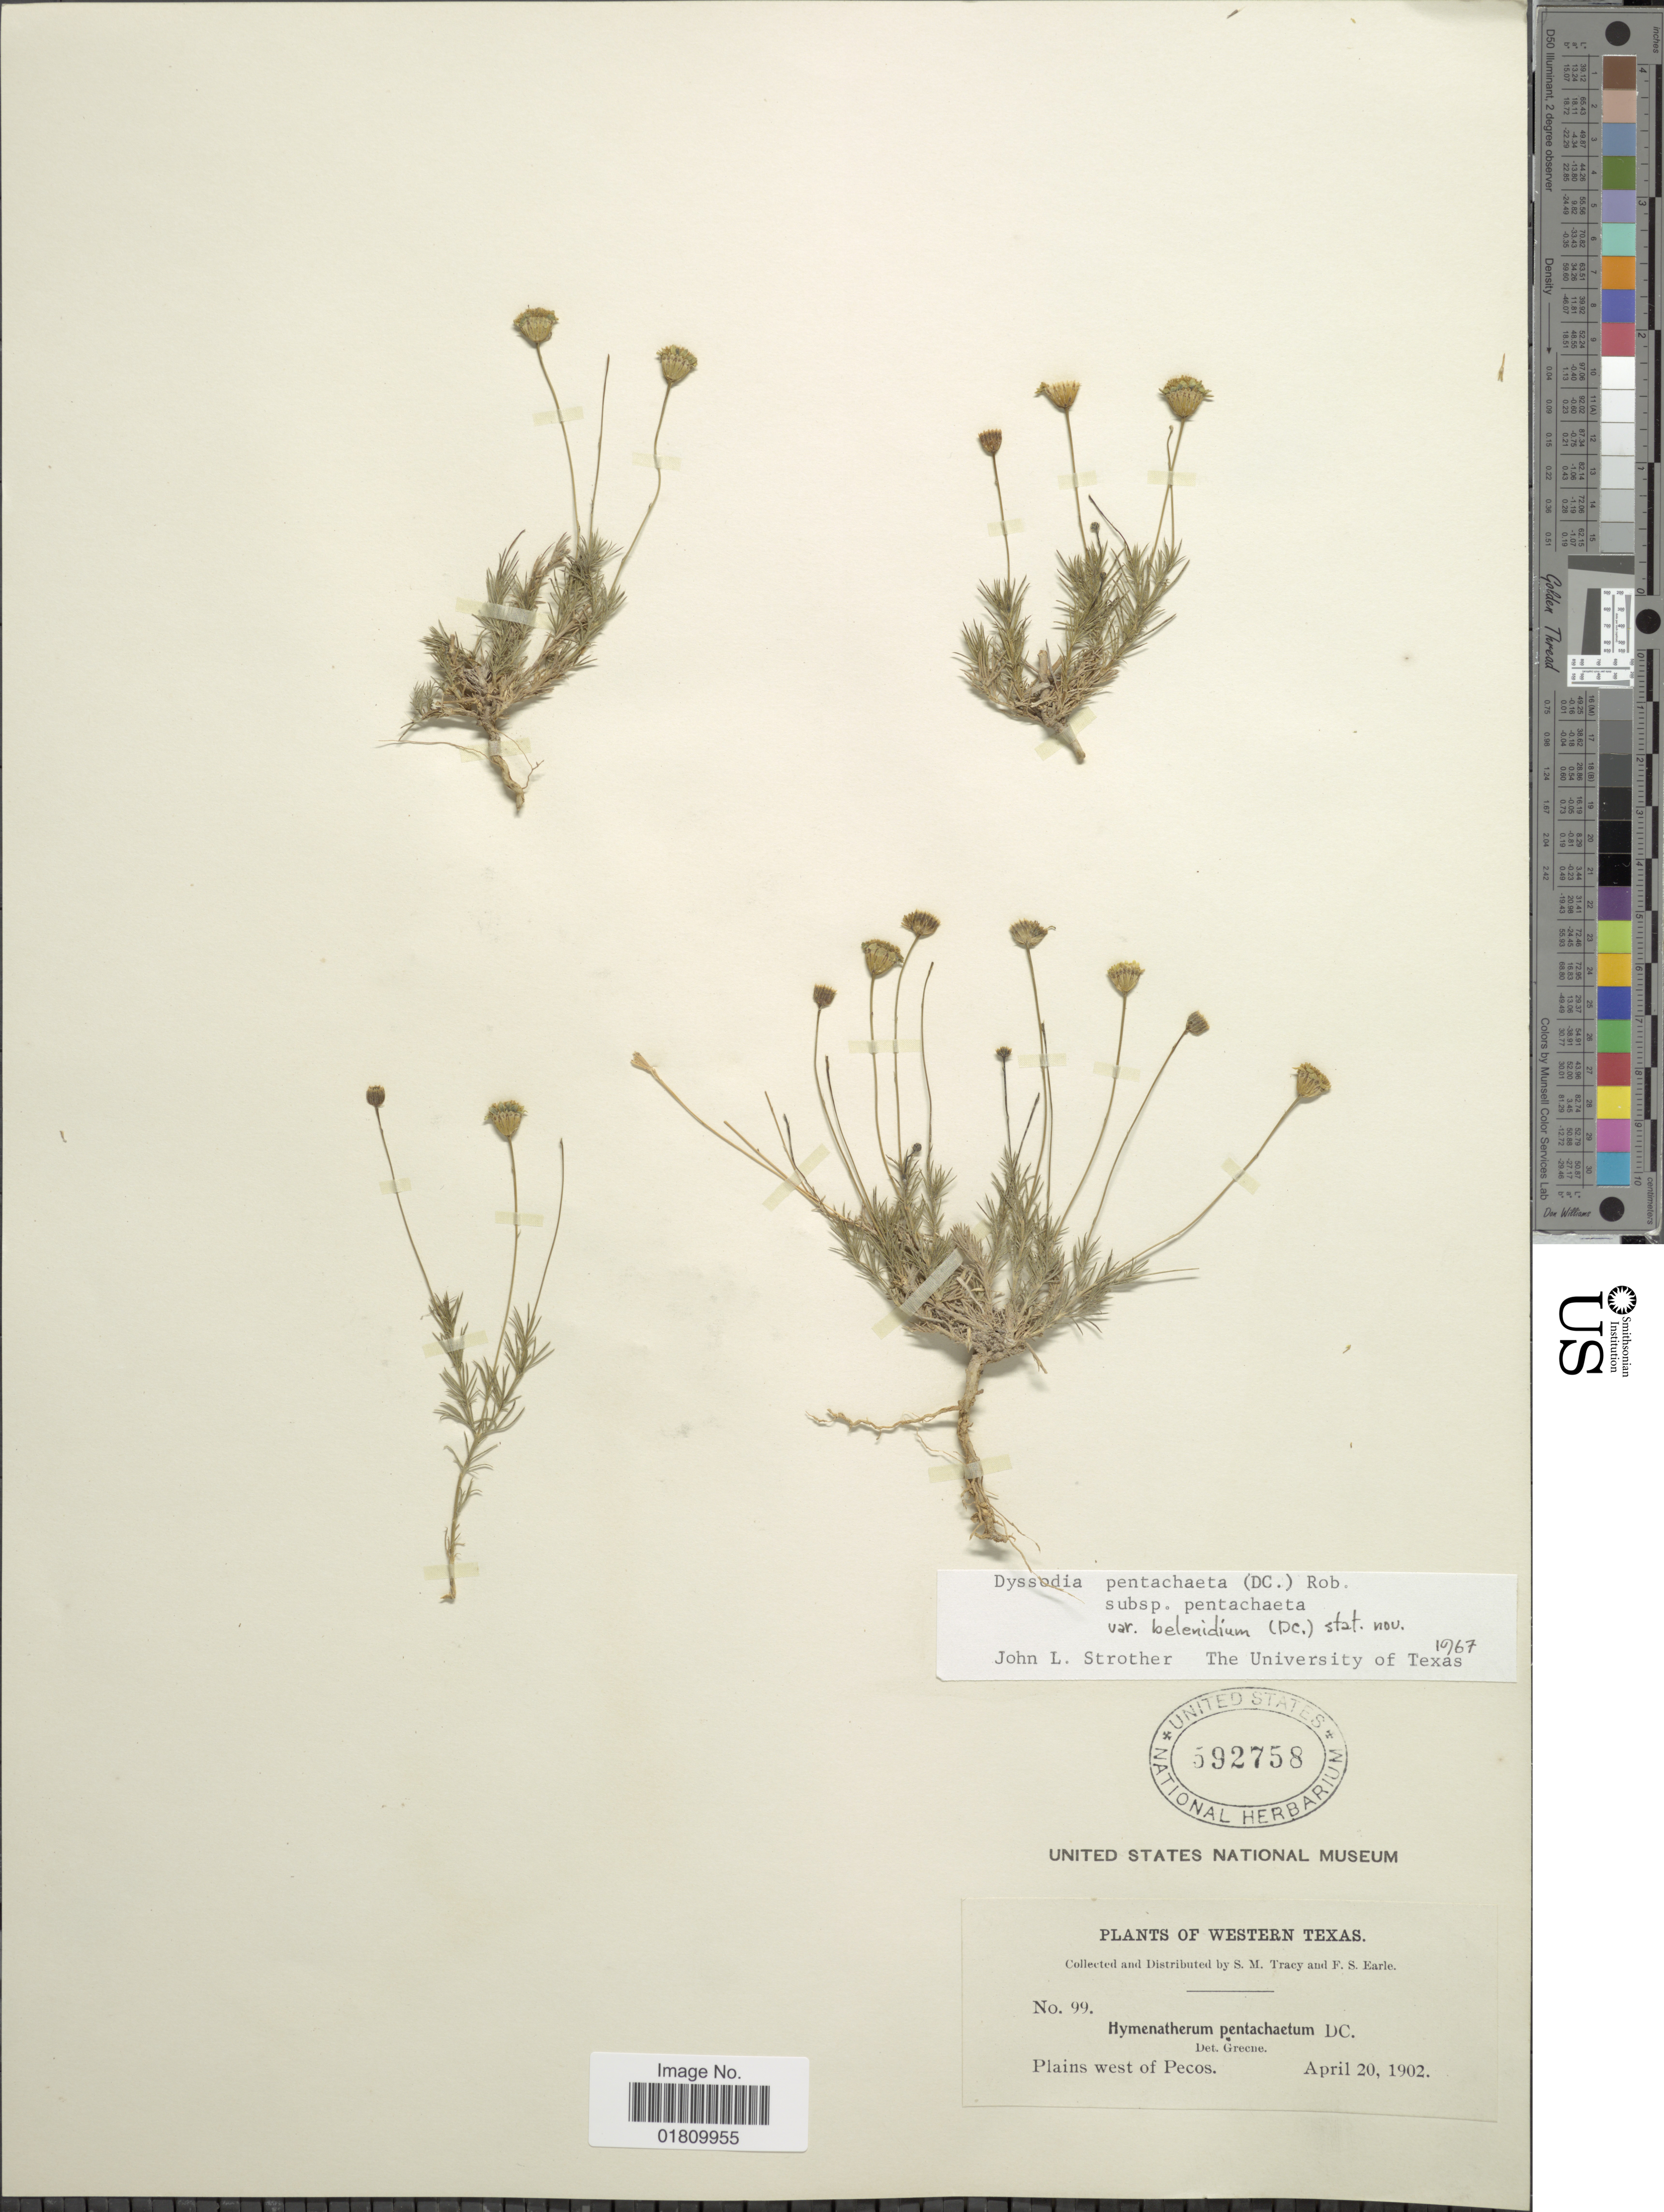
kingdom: Plantae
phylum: Tracheophyta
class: Magnoliopsida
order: Asterales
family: Asteraceae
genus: Thymophylla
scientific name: Thymophylla pentachaeta var. belenidium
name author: (DC.) Strother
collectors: S. M. Tracy & F. S. Earle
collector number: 99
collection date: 1902-04-20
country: United States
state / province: Texas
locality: Western Texas, plains west of Pecos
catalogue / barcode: US 592758